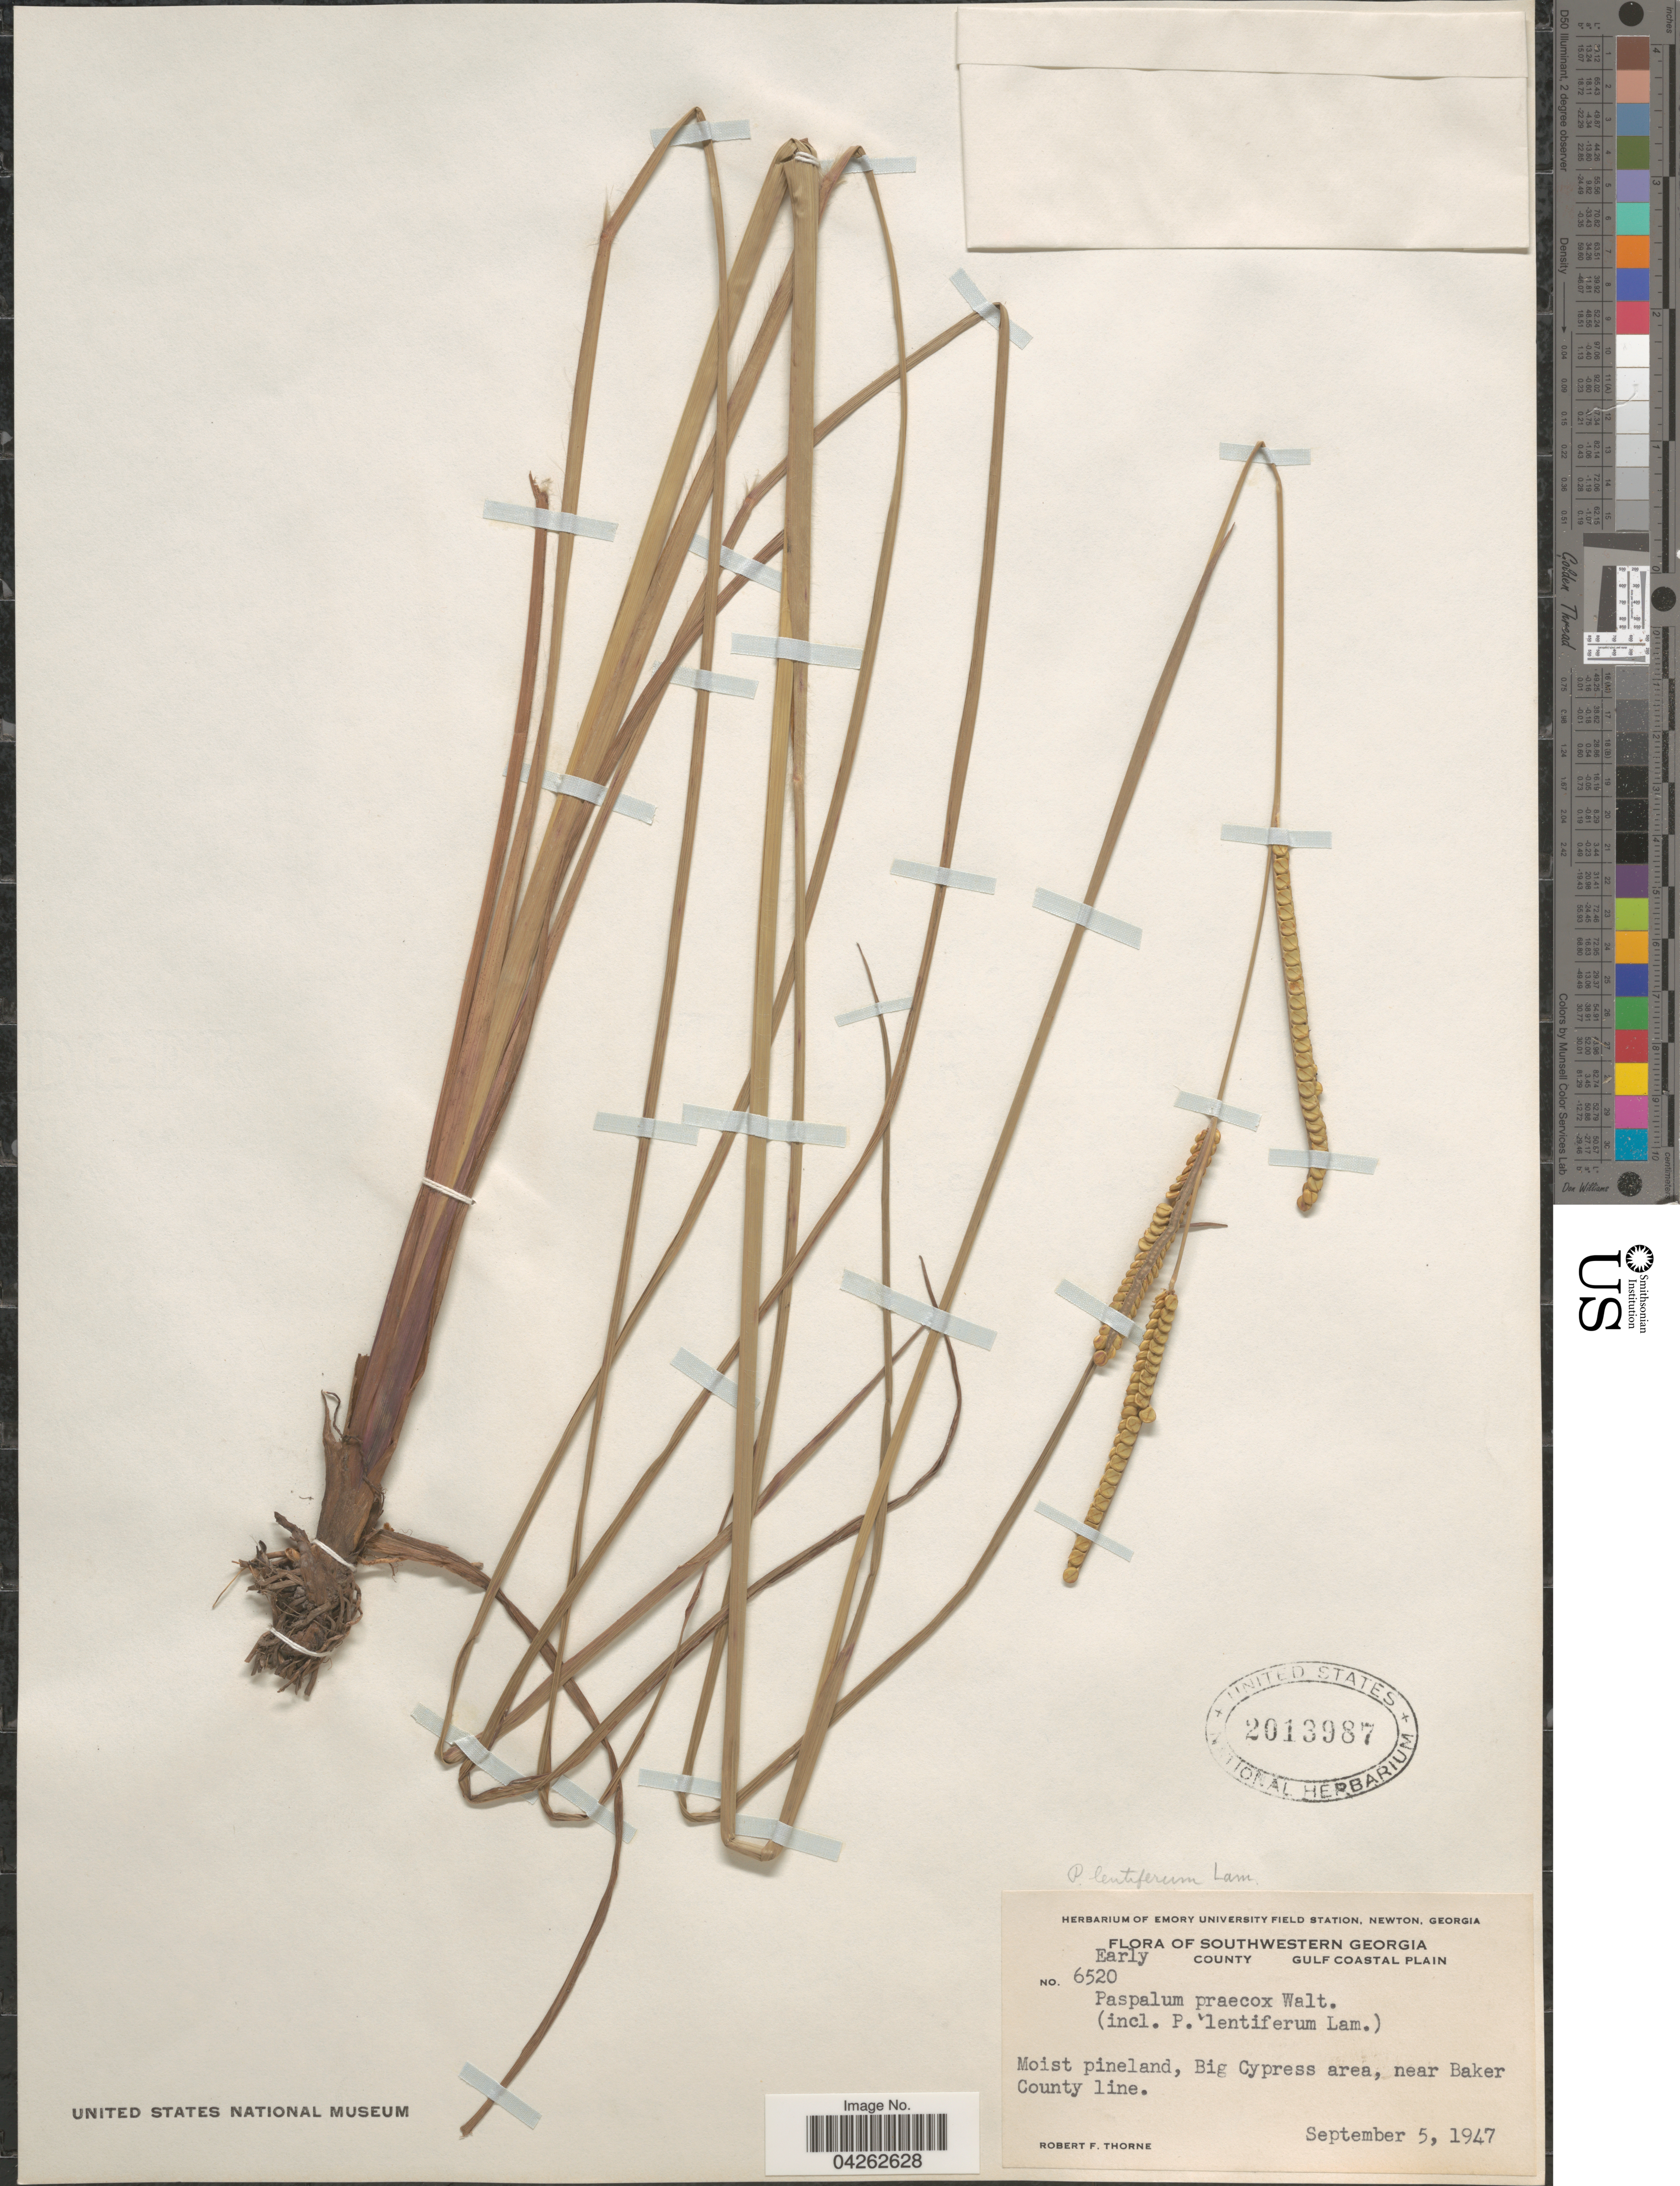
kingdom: Plantae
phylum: Tracheophyta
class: Liliopsida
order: Poales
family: Poaceae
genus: Paspalum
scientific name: Paspalum lentiferum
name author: Lam.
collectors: R. F. Thorne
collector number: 6520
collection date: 1947-09-05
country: United States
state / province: Georgia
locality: Southwestern Georgia. Early County. Gulf Coastal Plain. Moist pineland, Big Cypress area, near Baker County line.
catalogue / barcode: US 2013987